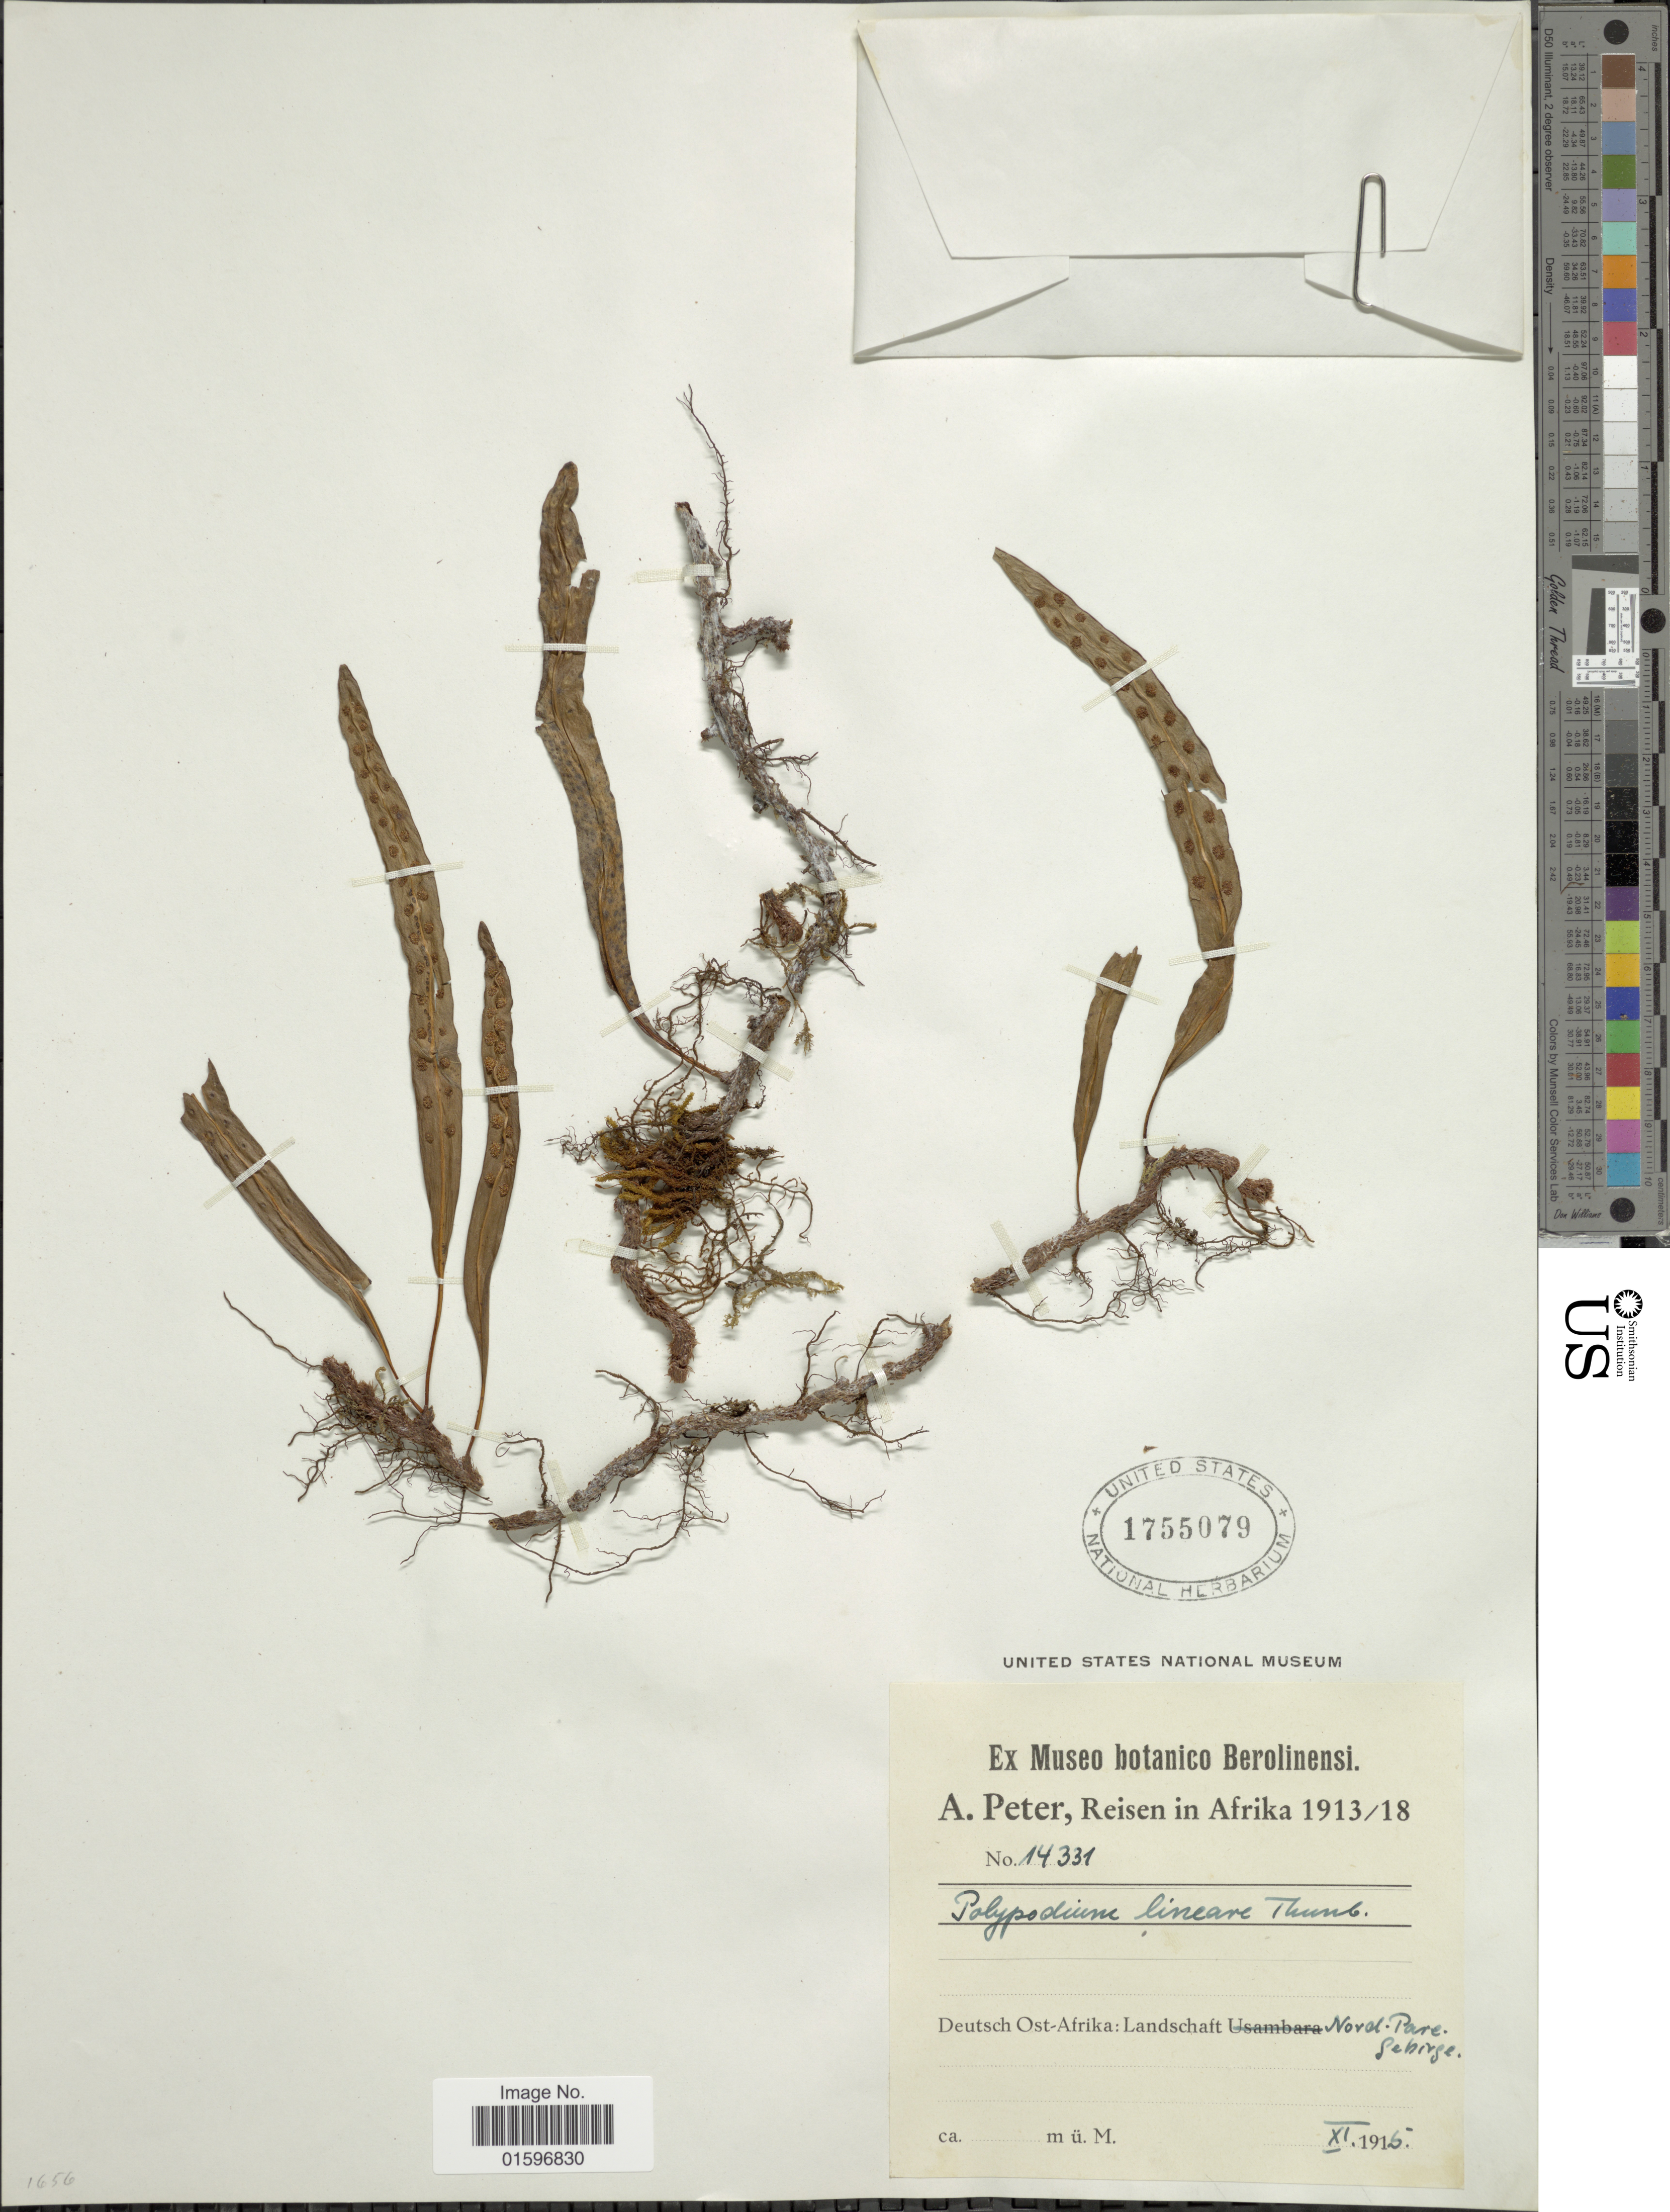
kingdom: Plantae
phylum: Tracheophyta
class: Polypodiopsida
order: Polypodiales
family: Polypodiaceae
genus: Polypodium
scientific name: Polypodium stolzii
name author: Hieron.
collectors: A. Peter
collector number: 14331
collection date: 1915-11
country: Tanzania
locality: Deutsch Ost-Afrika: Landschaft Nord Pare gebirge [German East Africa: North Pare Mountains]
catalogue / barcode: US 1755079